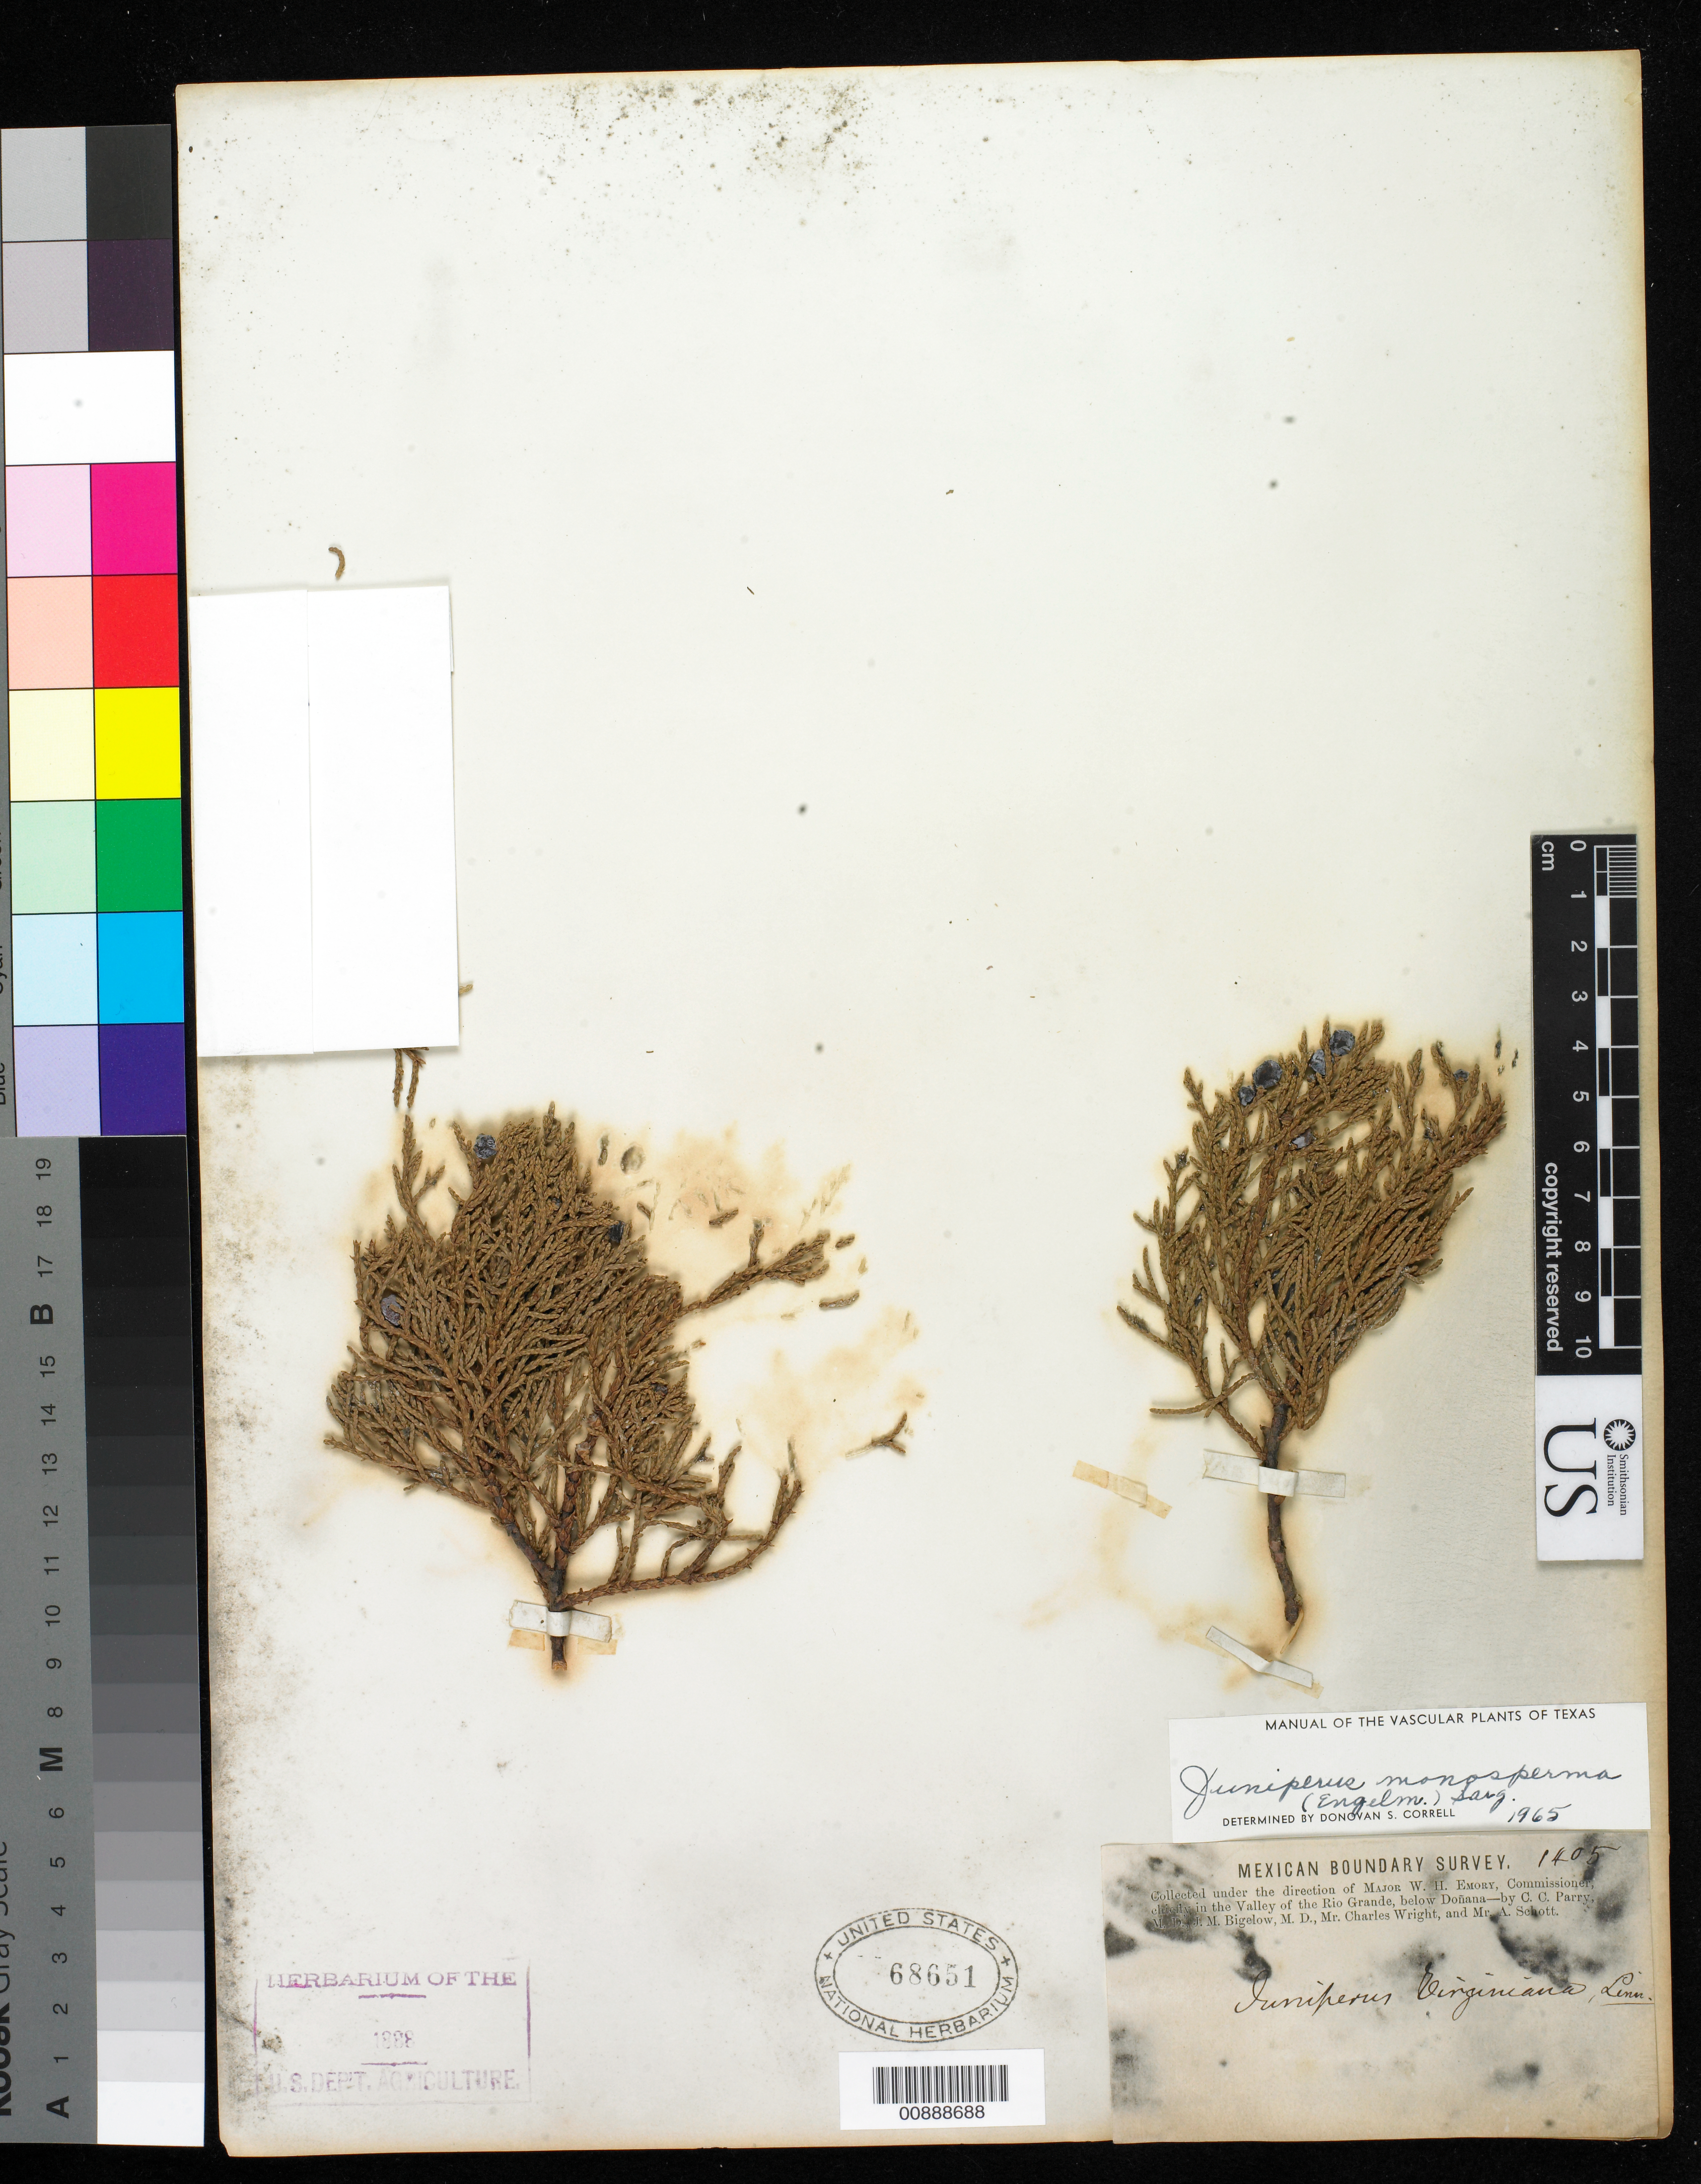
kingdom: Plantae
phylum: Tracheophyta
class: Pinopsida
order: Pinales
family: Cupressaceae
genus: Juniperus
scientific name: Juniperus monosperma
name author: (Engelm.) Sarg.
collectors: C. C. Parry, J. M. Bigelow, C. Wright & A. C. V. Schott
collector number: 1405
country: United States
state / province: New Mexico / Texas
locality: Valley of the Rio Grande, below Doñana.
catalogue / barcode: US 68651